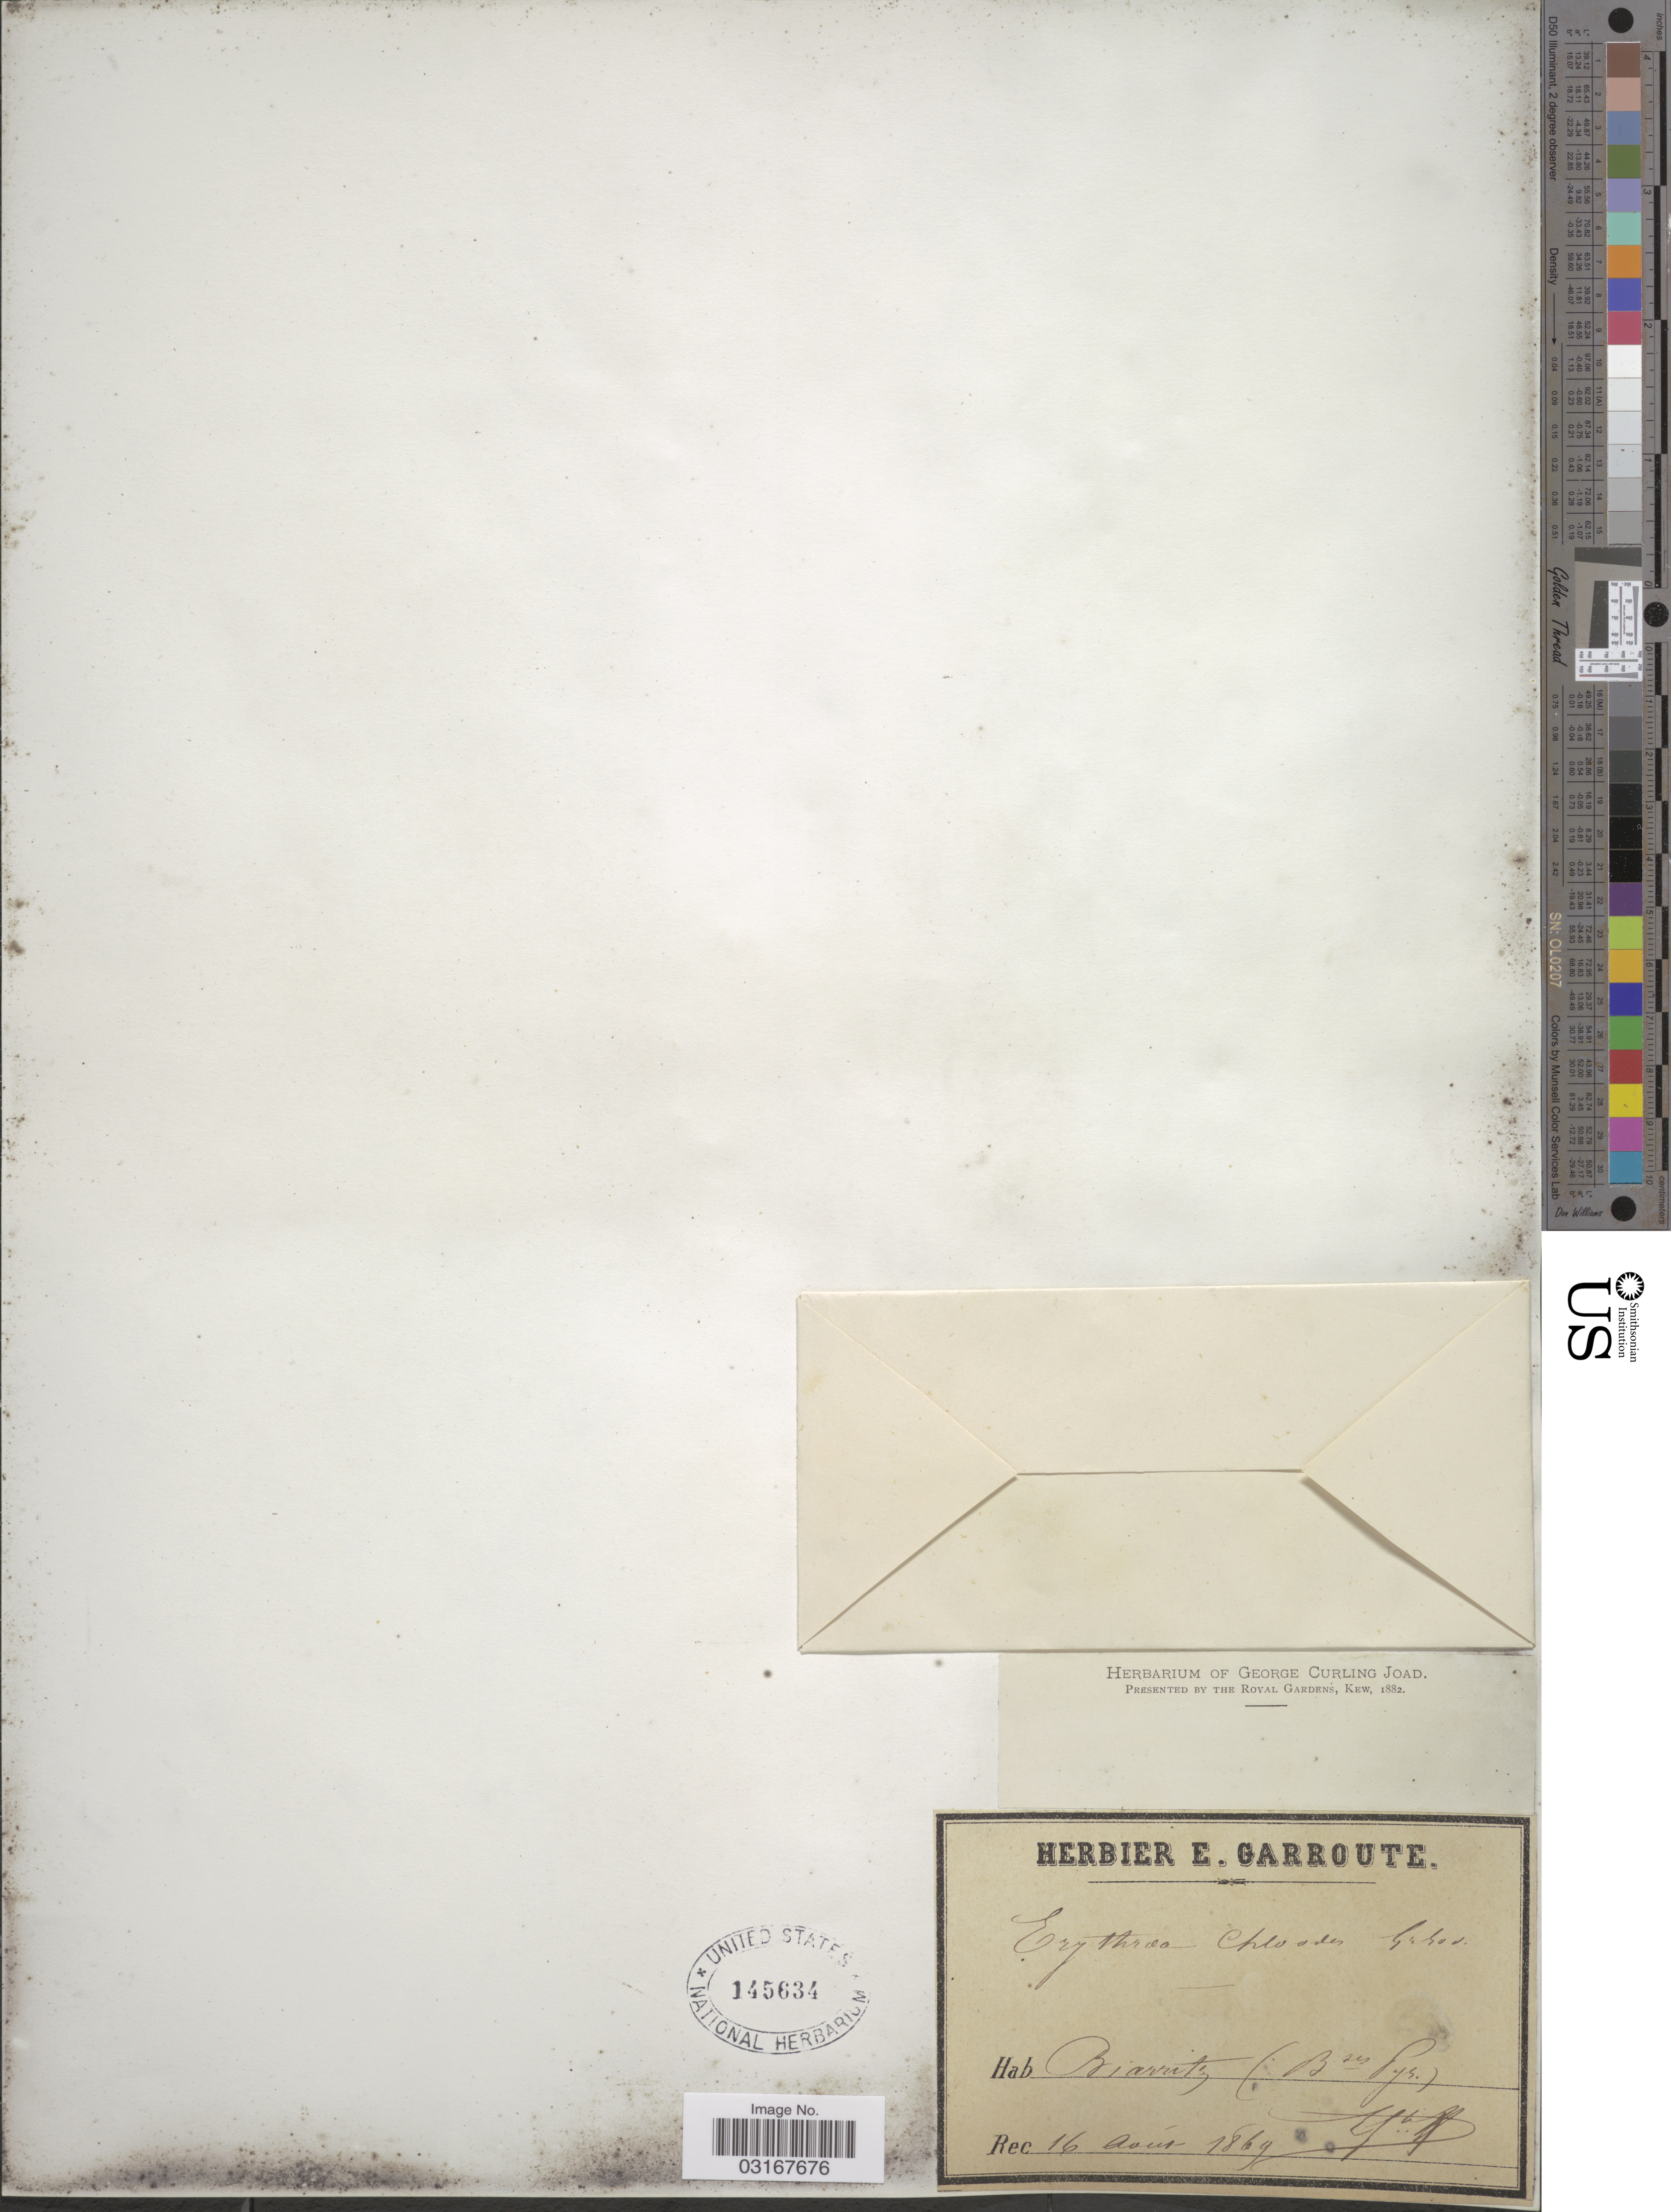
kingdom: Plantae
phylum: Tracheophyta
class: Magnoliopsida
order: Gentianales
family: Gentianaceae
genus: Centaurium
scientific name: Centaurium chloodes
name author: Samp.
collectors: E. Garroute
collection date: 1869-08-16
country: France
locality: Biarritz (Bses Pyr.).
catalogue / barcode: US 145634